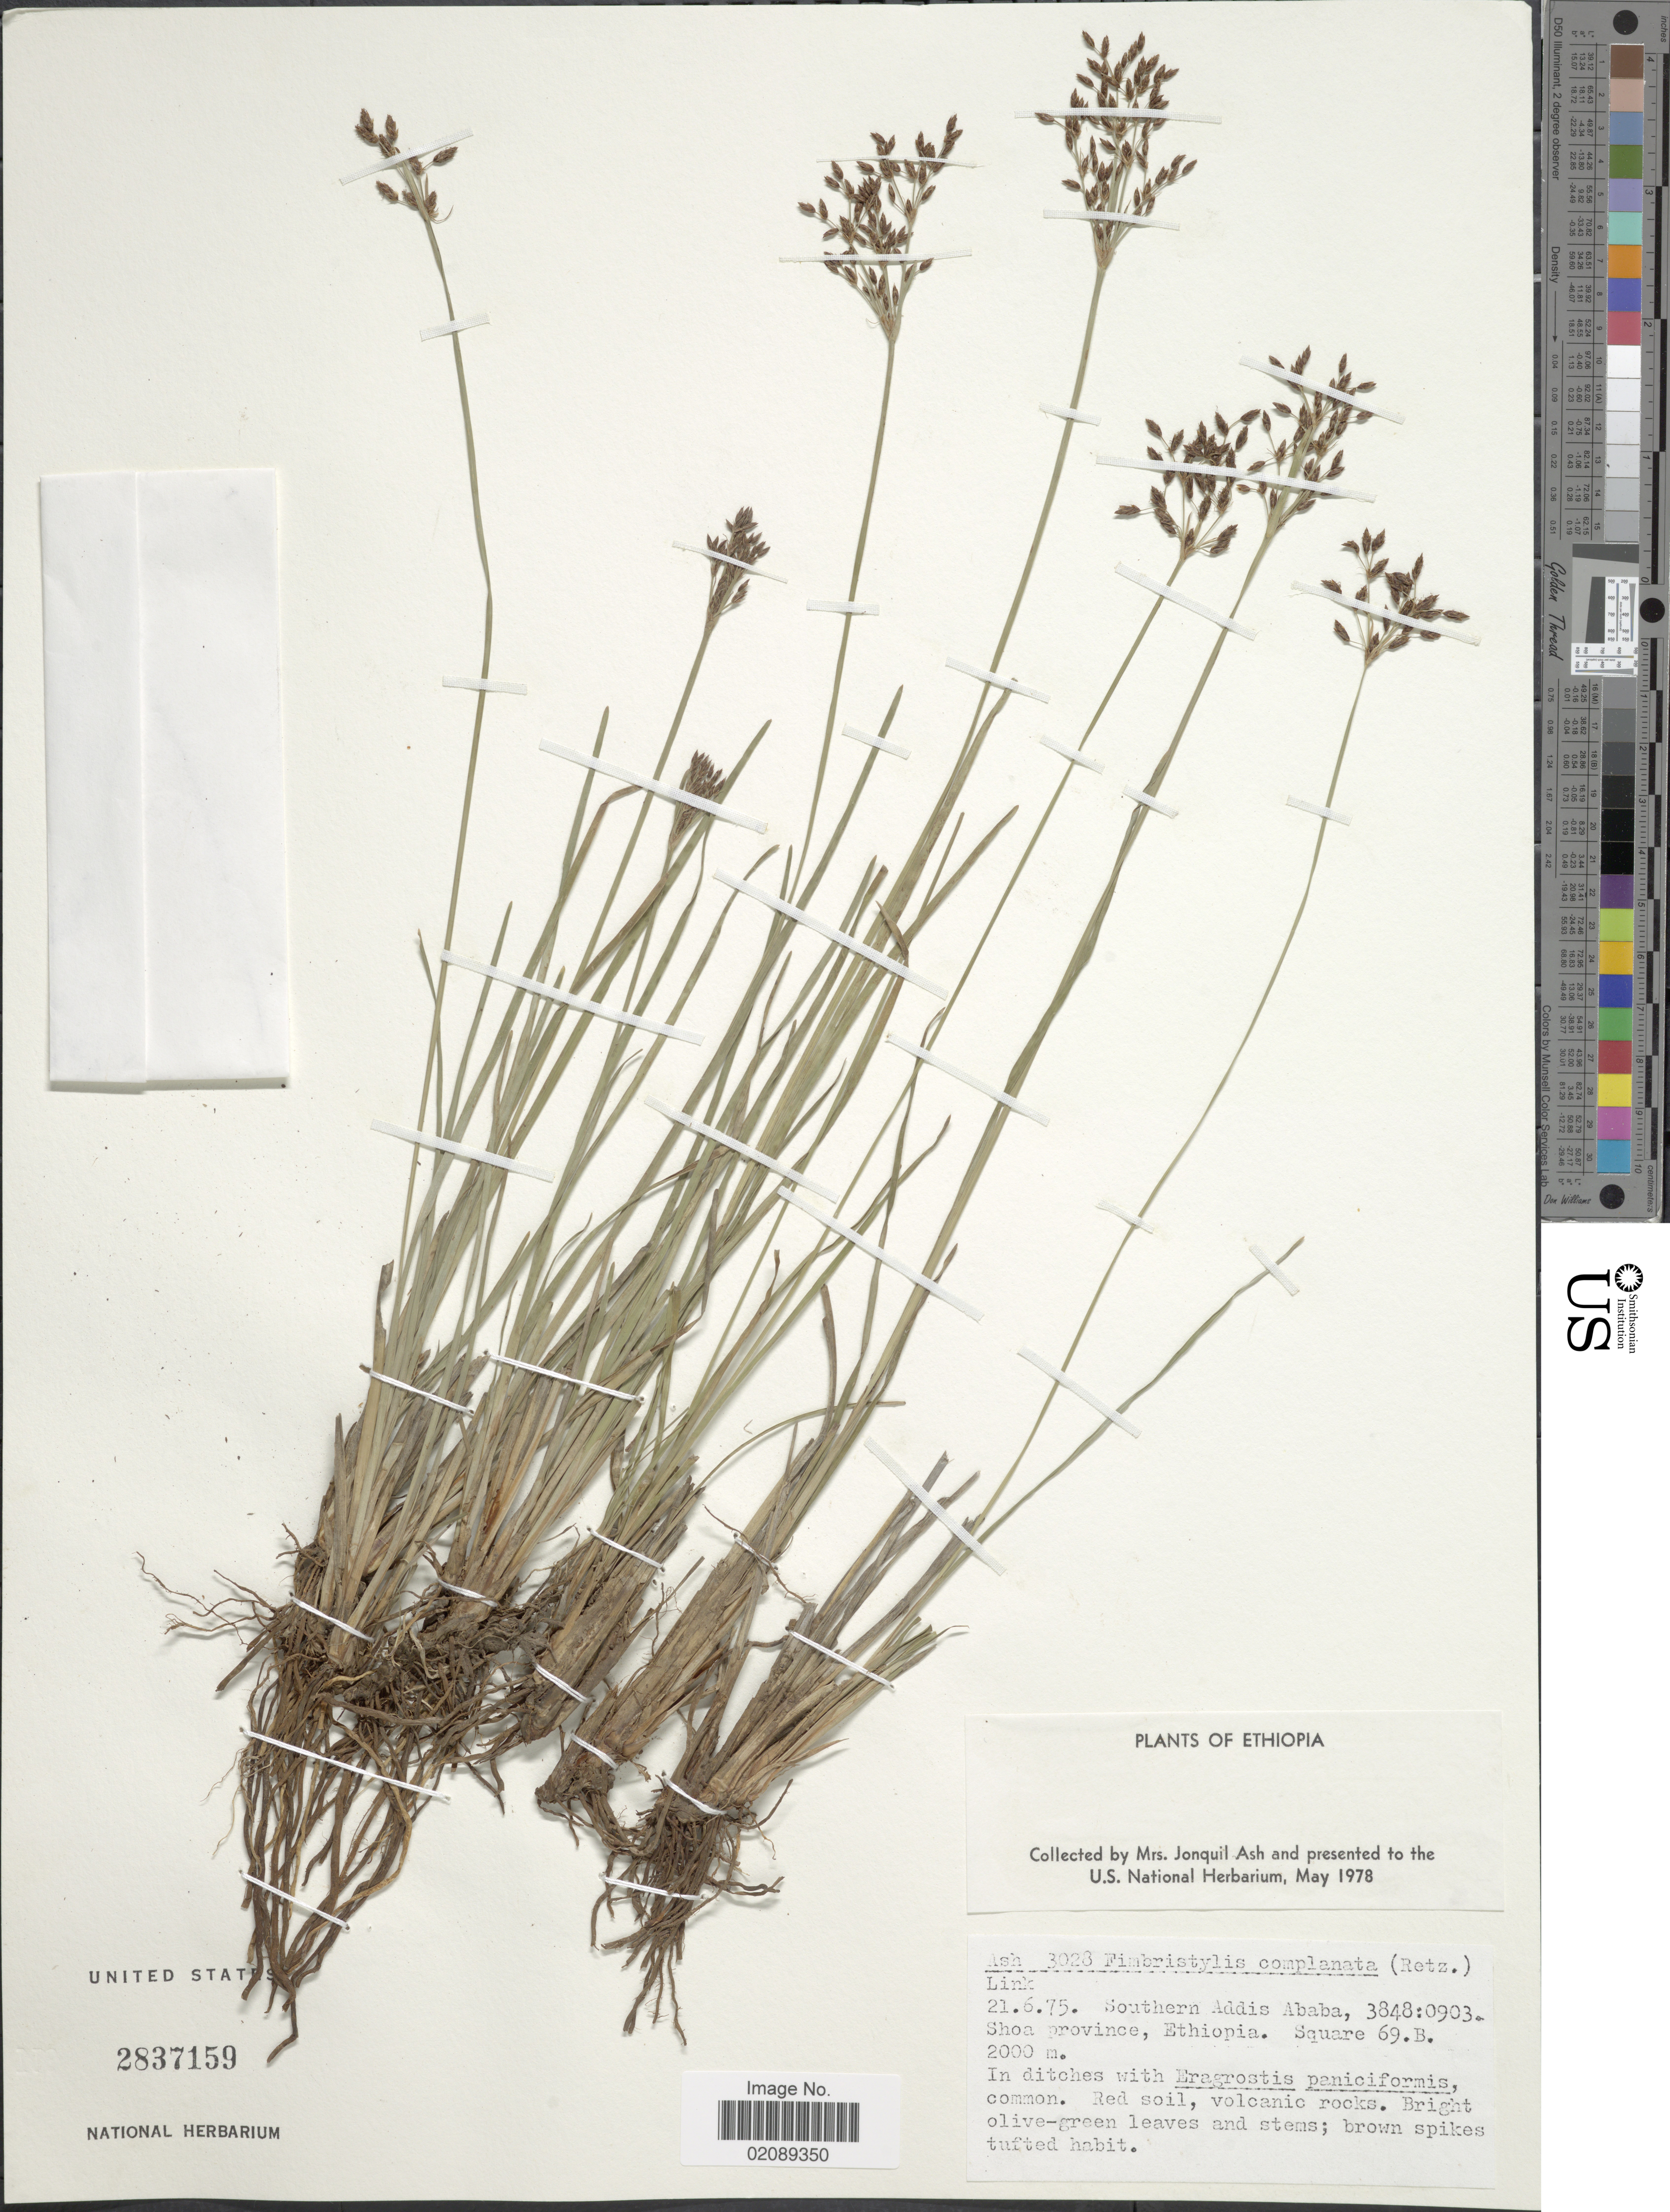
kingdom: Plantae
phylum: Tracheophyta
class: Liliopsida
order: Poales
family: Cyperaceae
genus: Fimbristylis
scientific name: Fimbristylis complanata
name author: (Retz.) Link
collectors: J. Ash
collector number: Ash 3023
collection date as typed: Transcribed d/m/y: 21/6/75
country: Ethiopia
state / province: Addis Ababa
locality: Southern Addis Ababa, Shoa province. Square 69.B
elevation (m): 2000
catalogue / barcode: US 2837159